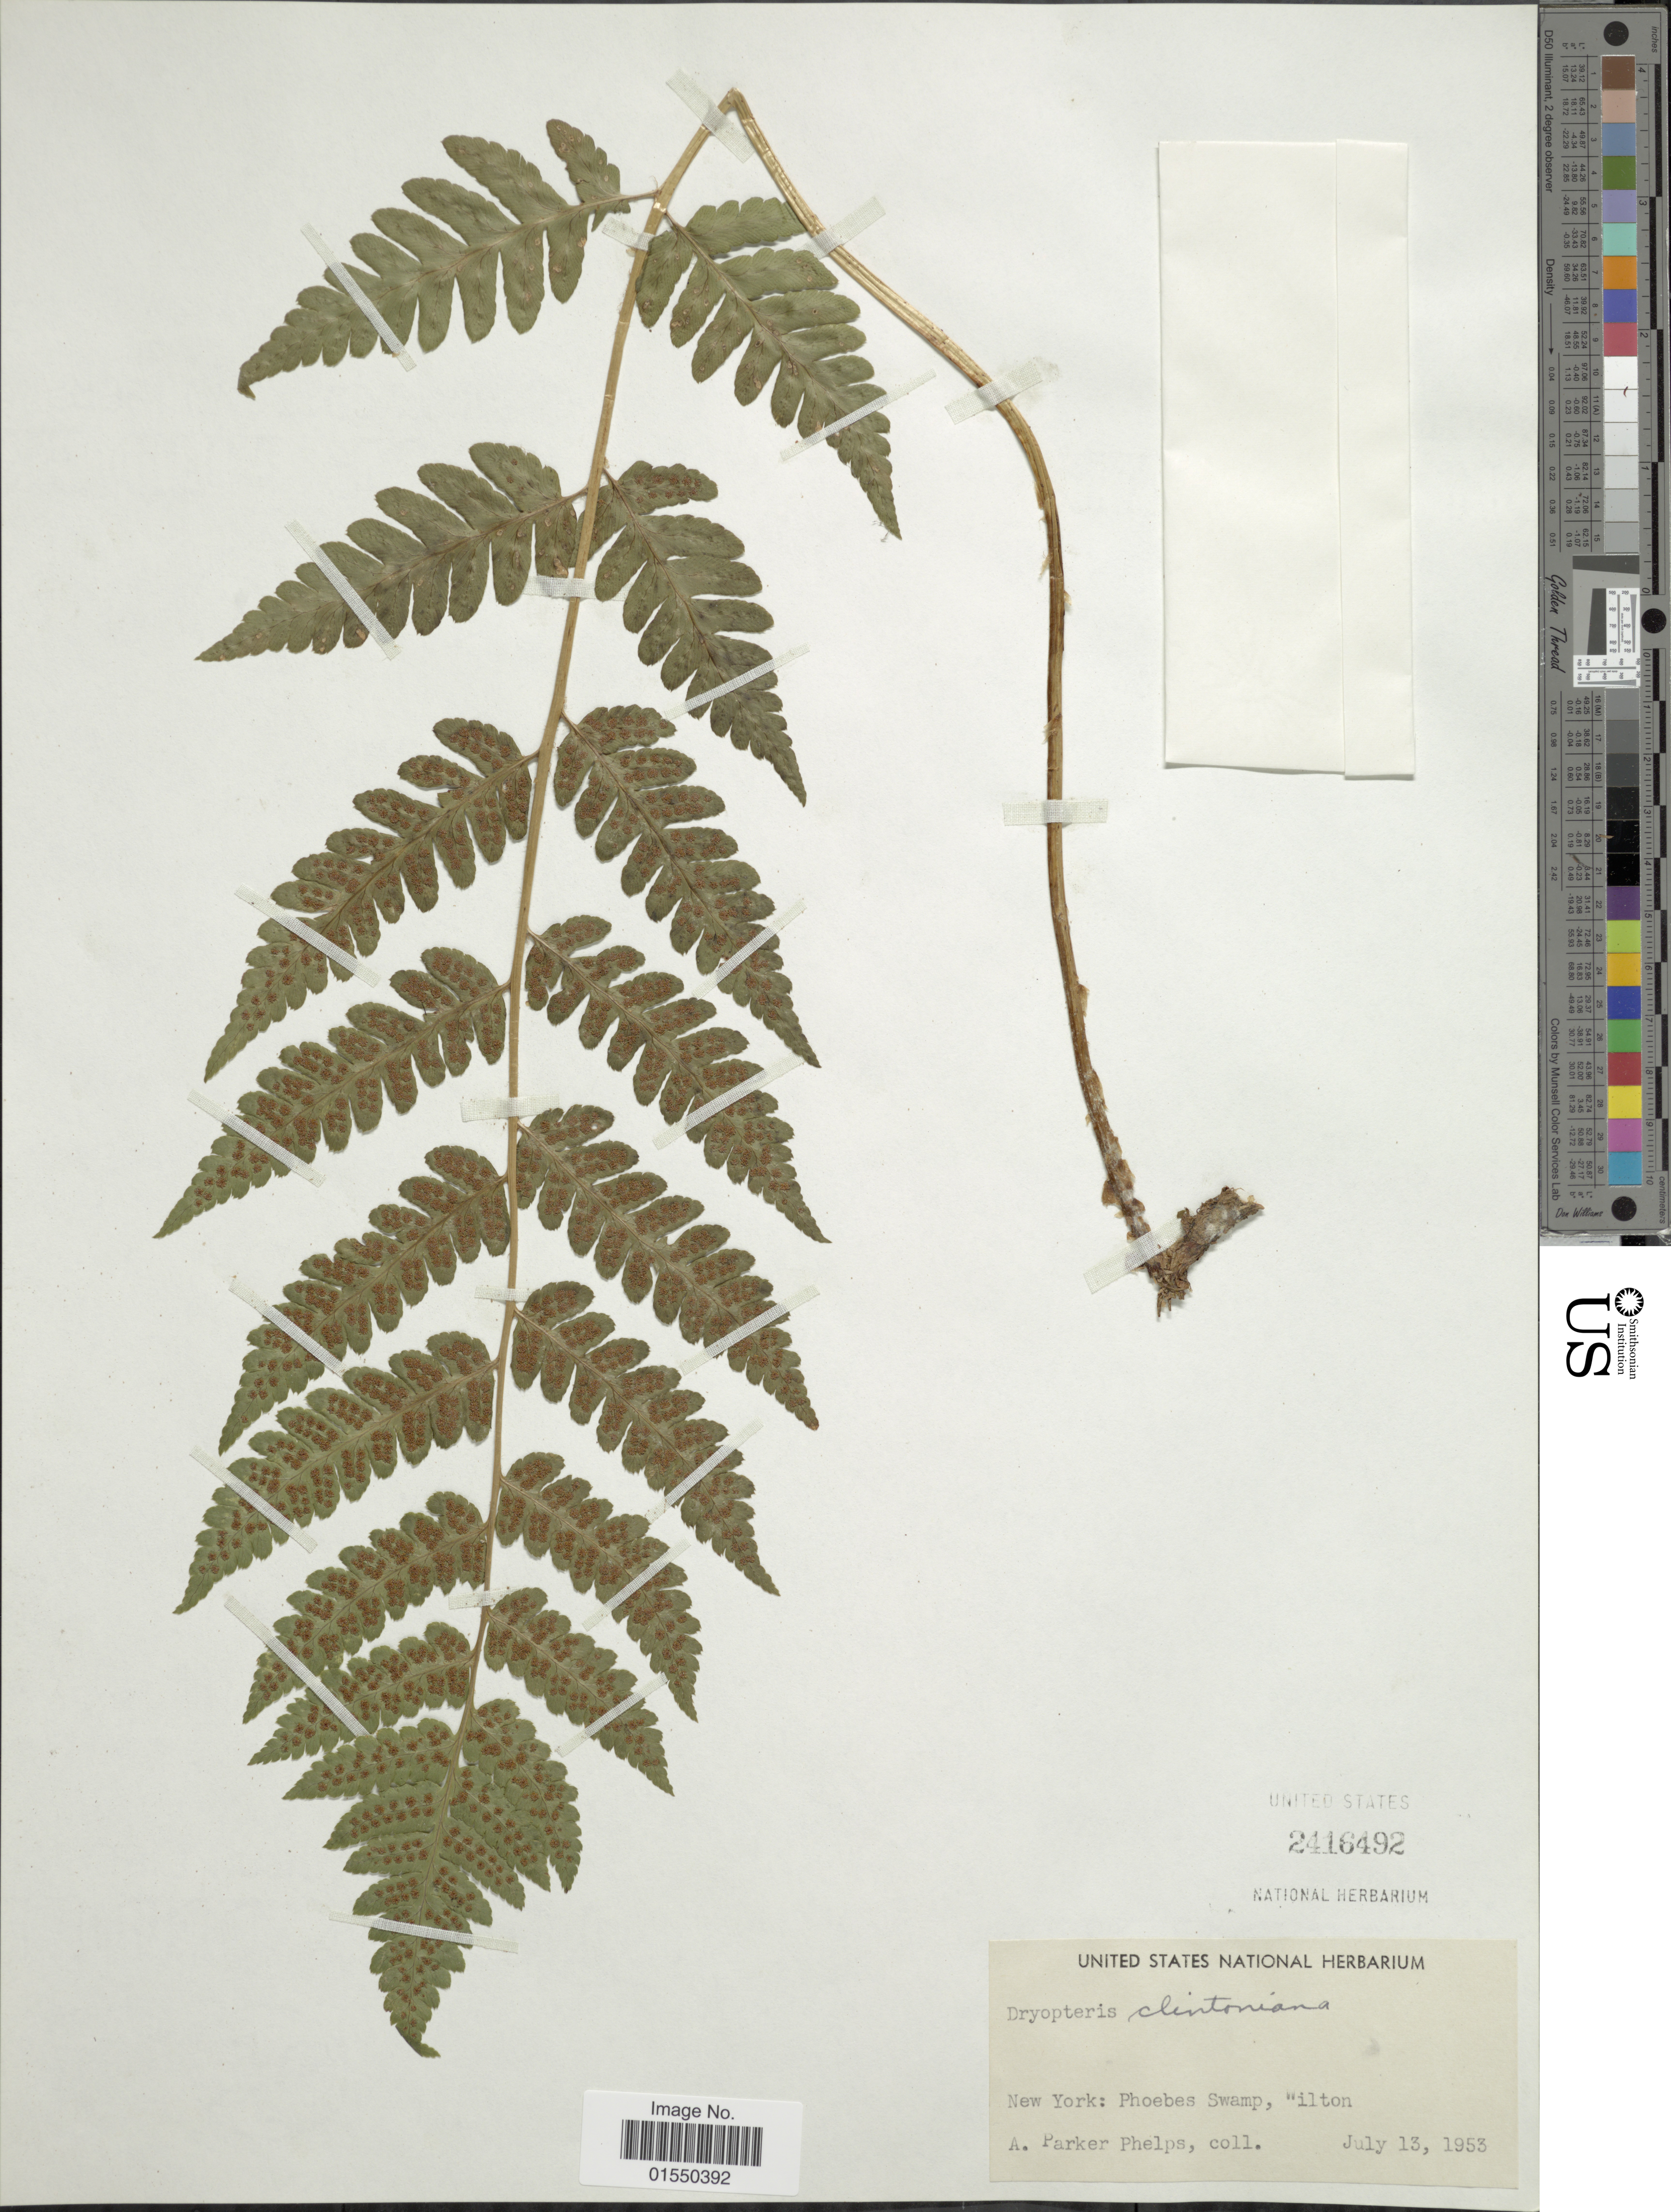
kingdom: Plantae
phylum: Tracheophyta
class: Polypodiopsida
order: Polypodiales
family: Dryopteridaceae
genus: Dryopteris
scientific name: Dryopteris clintoniana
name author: (D.C. Eaton) Dowell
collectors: A. Phelps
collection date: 1953-07-13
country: United States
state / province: New York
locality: New York: Phoebes Swamp, Wilton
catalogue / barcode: US 2416492